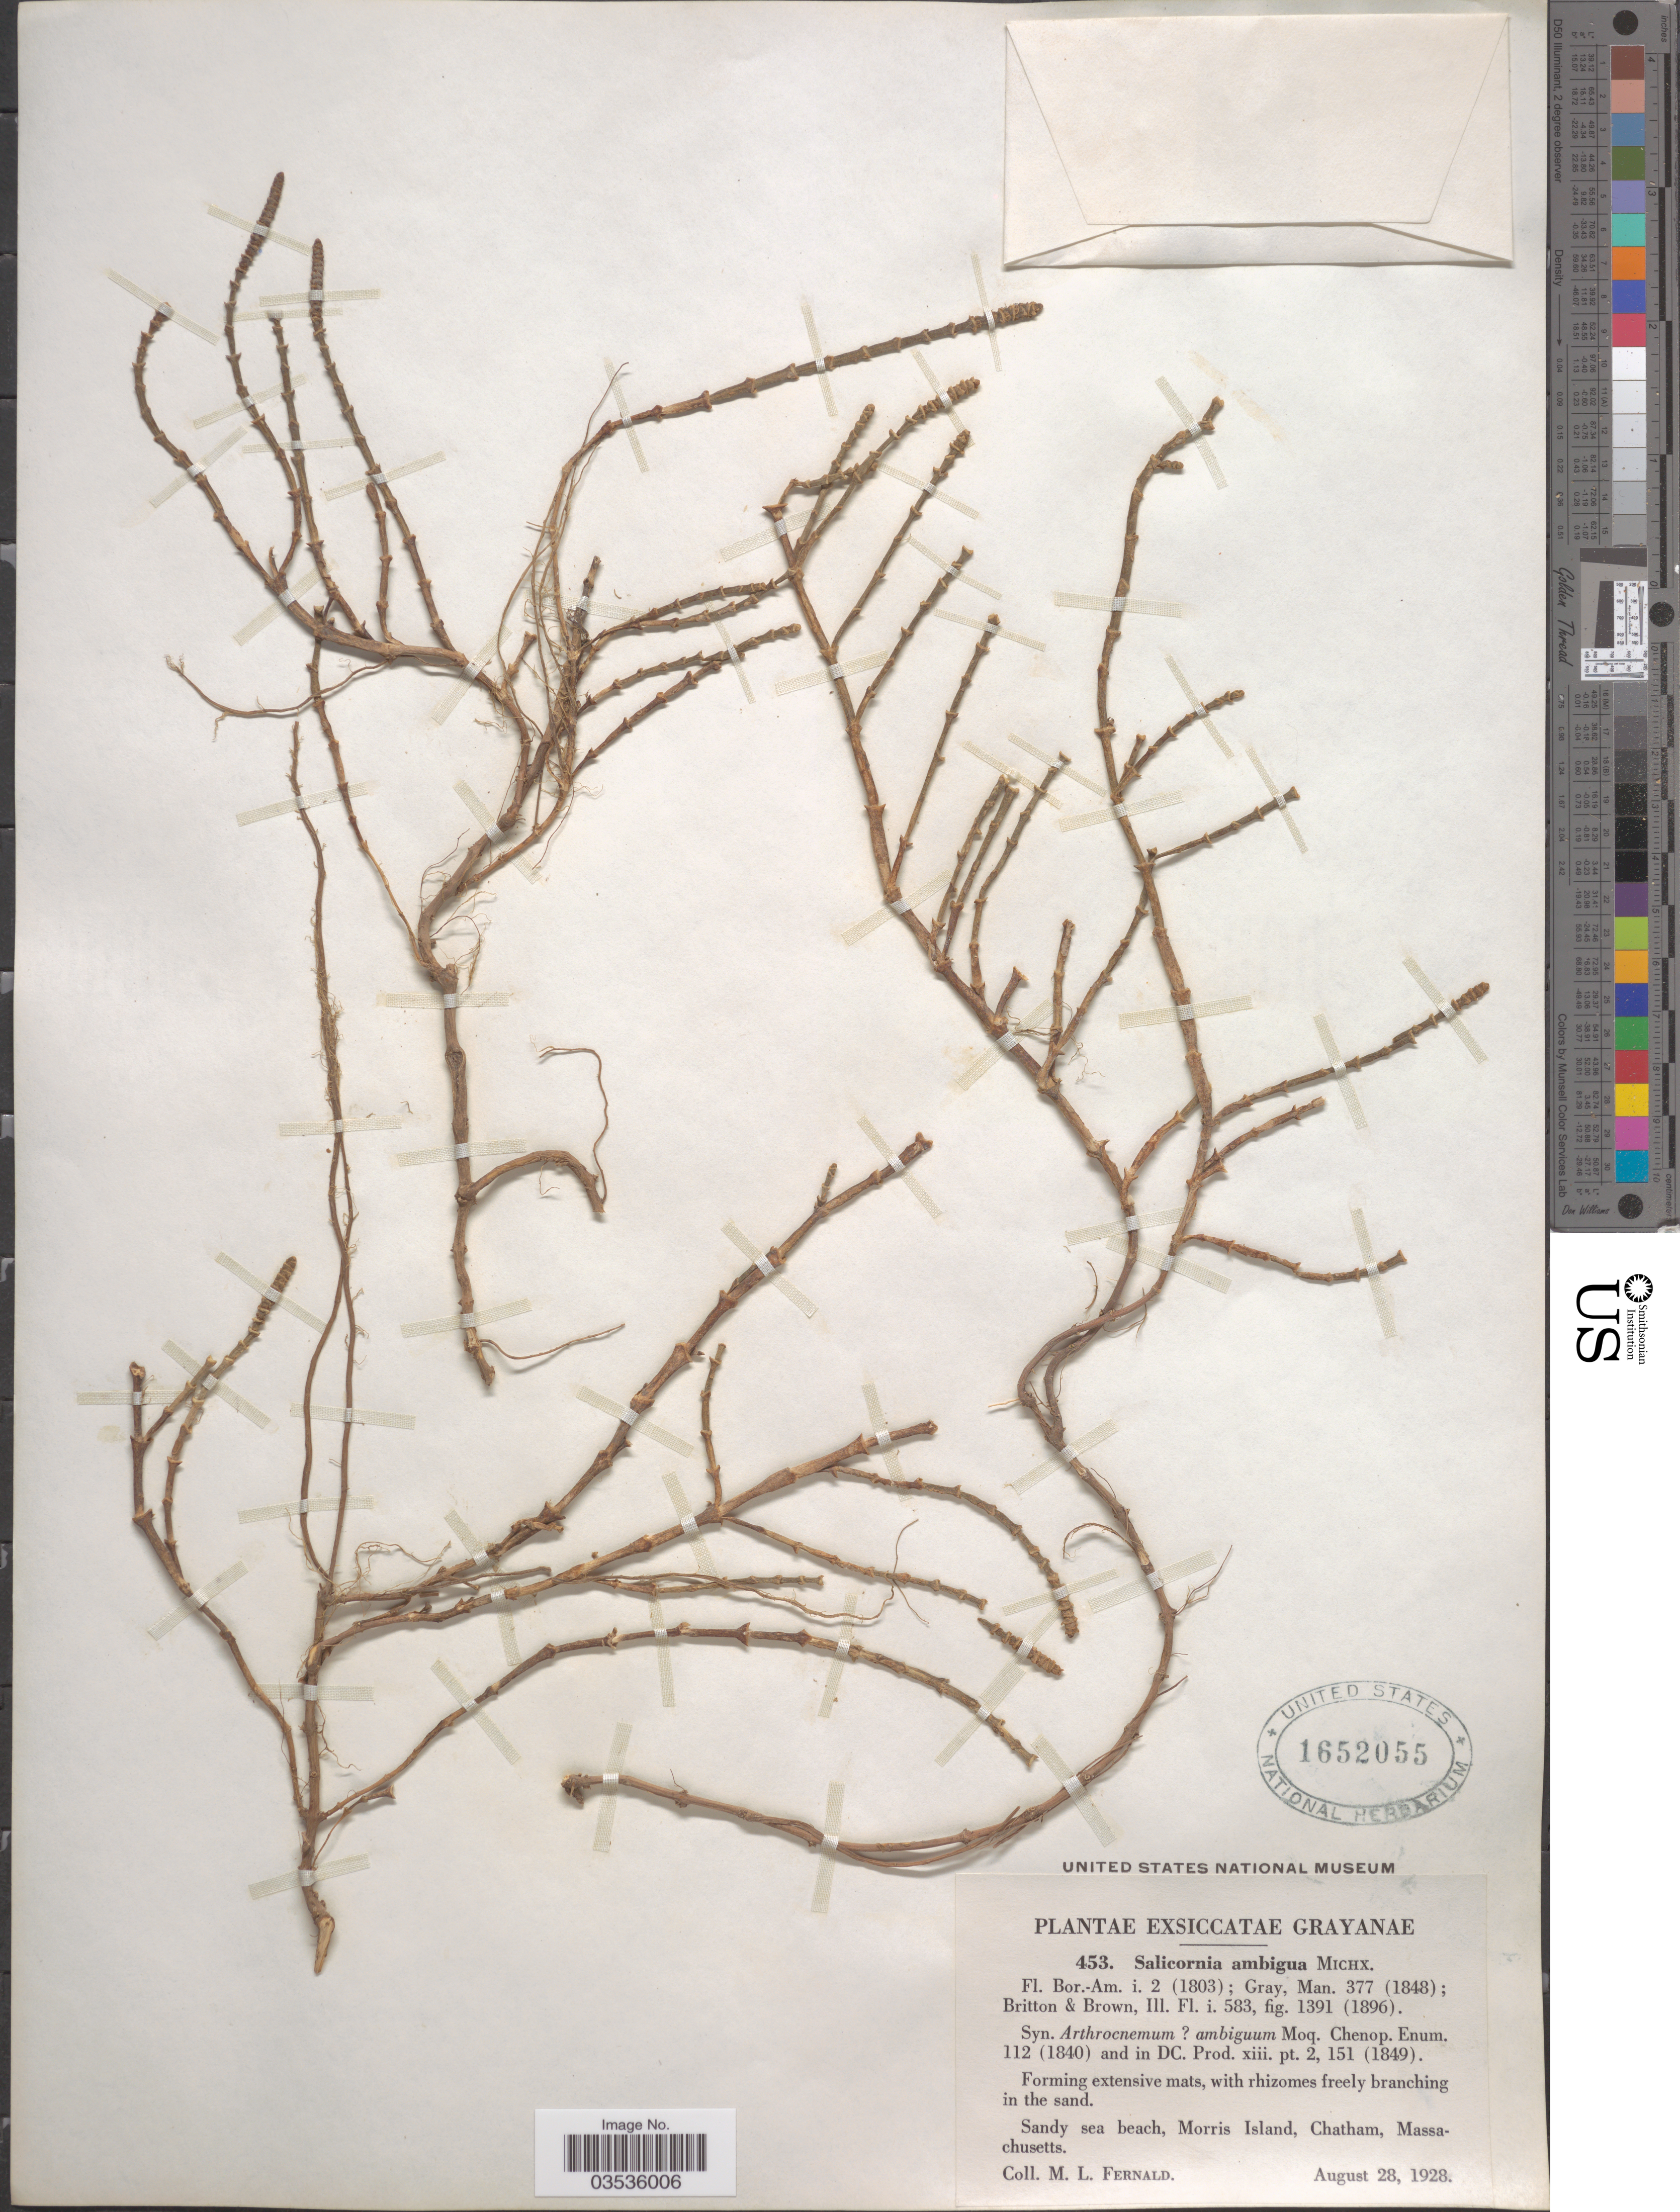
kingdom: Plantae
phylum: Tracheophyta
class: Magnoliopsida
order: Caryophyllales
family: Amaranthaceae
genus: Salicornia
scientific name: Salicornia ambigua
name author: Michx.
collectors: M. L. Fernald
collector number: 453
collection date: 1928-08-28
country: United States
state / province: Massachusetts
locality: Sandy sea beach, Morris Island, Chatham.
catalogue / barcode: US 1652055